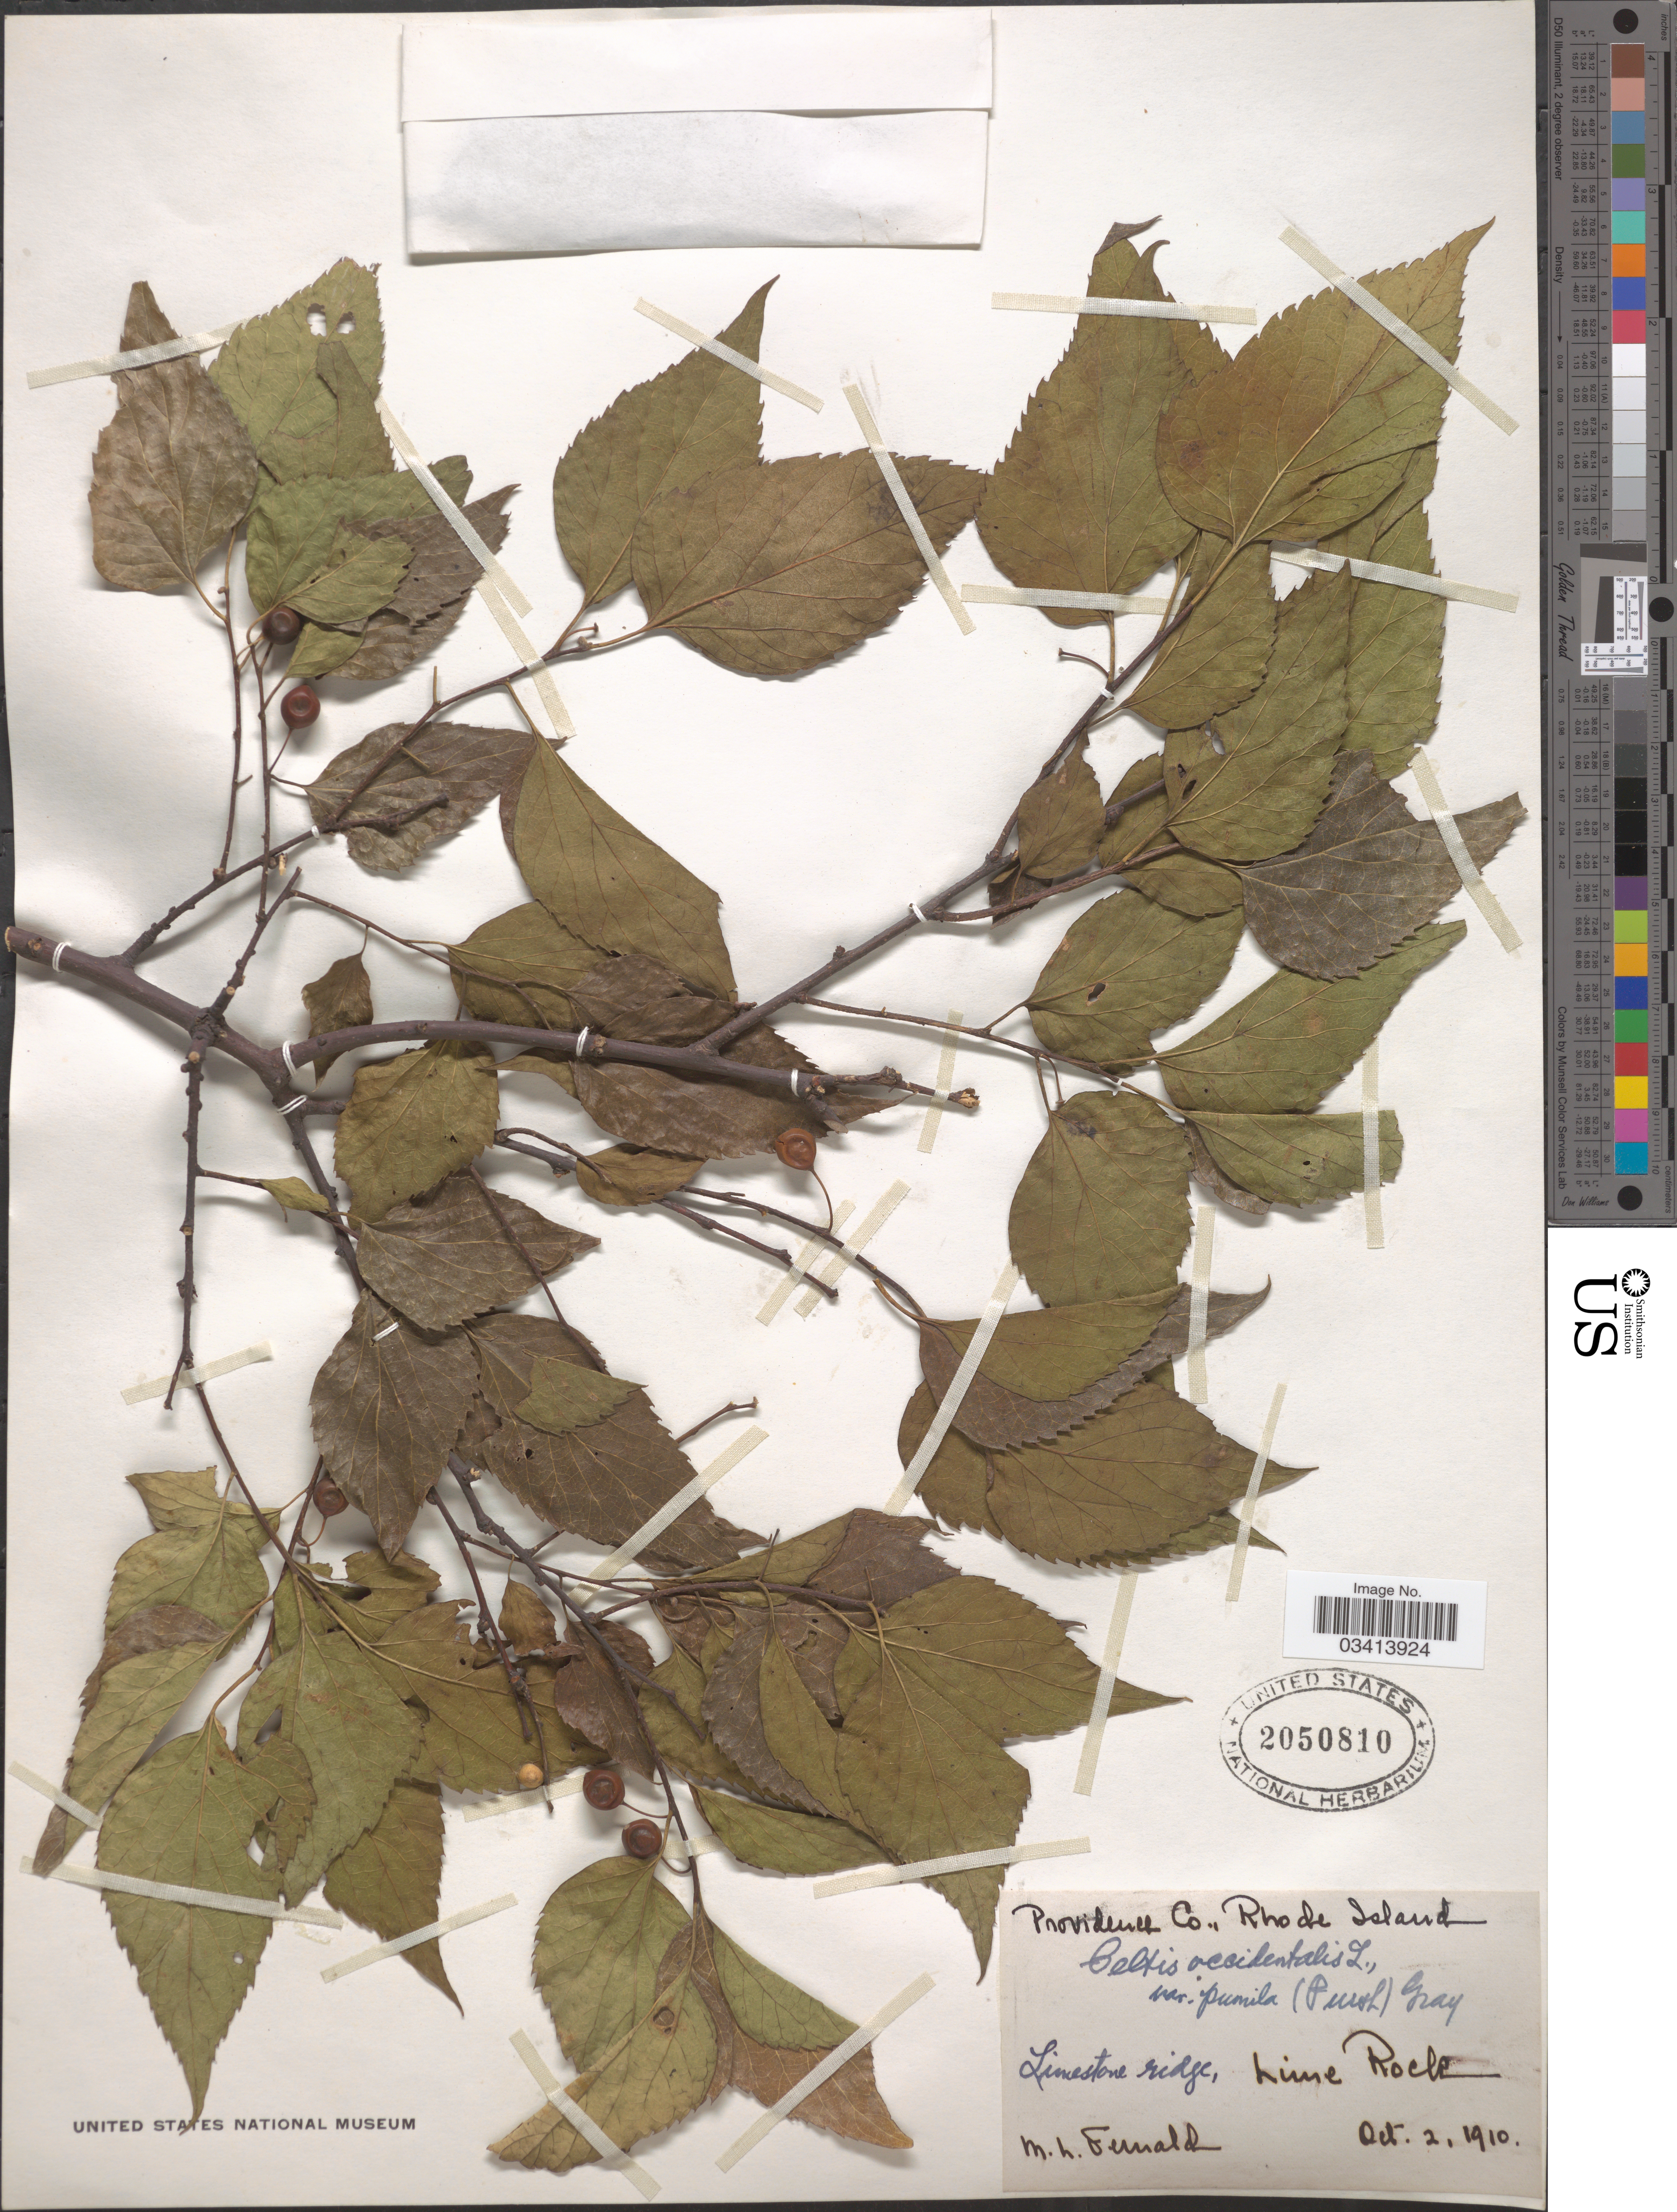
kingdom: Plantae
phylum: Tracheophyta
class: Magnoliopsida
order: Rosales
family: Cannabaceae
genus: Celtis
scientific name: Celtis occidentalis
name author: L.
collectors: M. L. Fernald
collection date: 1910-10-02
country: United States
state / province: Rhode Island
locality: Providence Co. Limestone ridge, Lime Rock.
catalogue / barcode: US 2050810